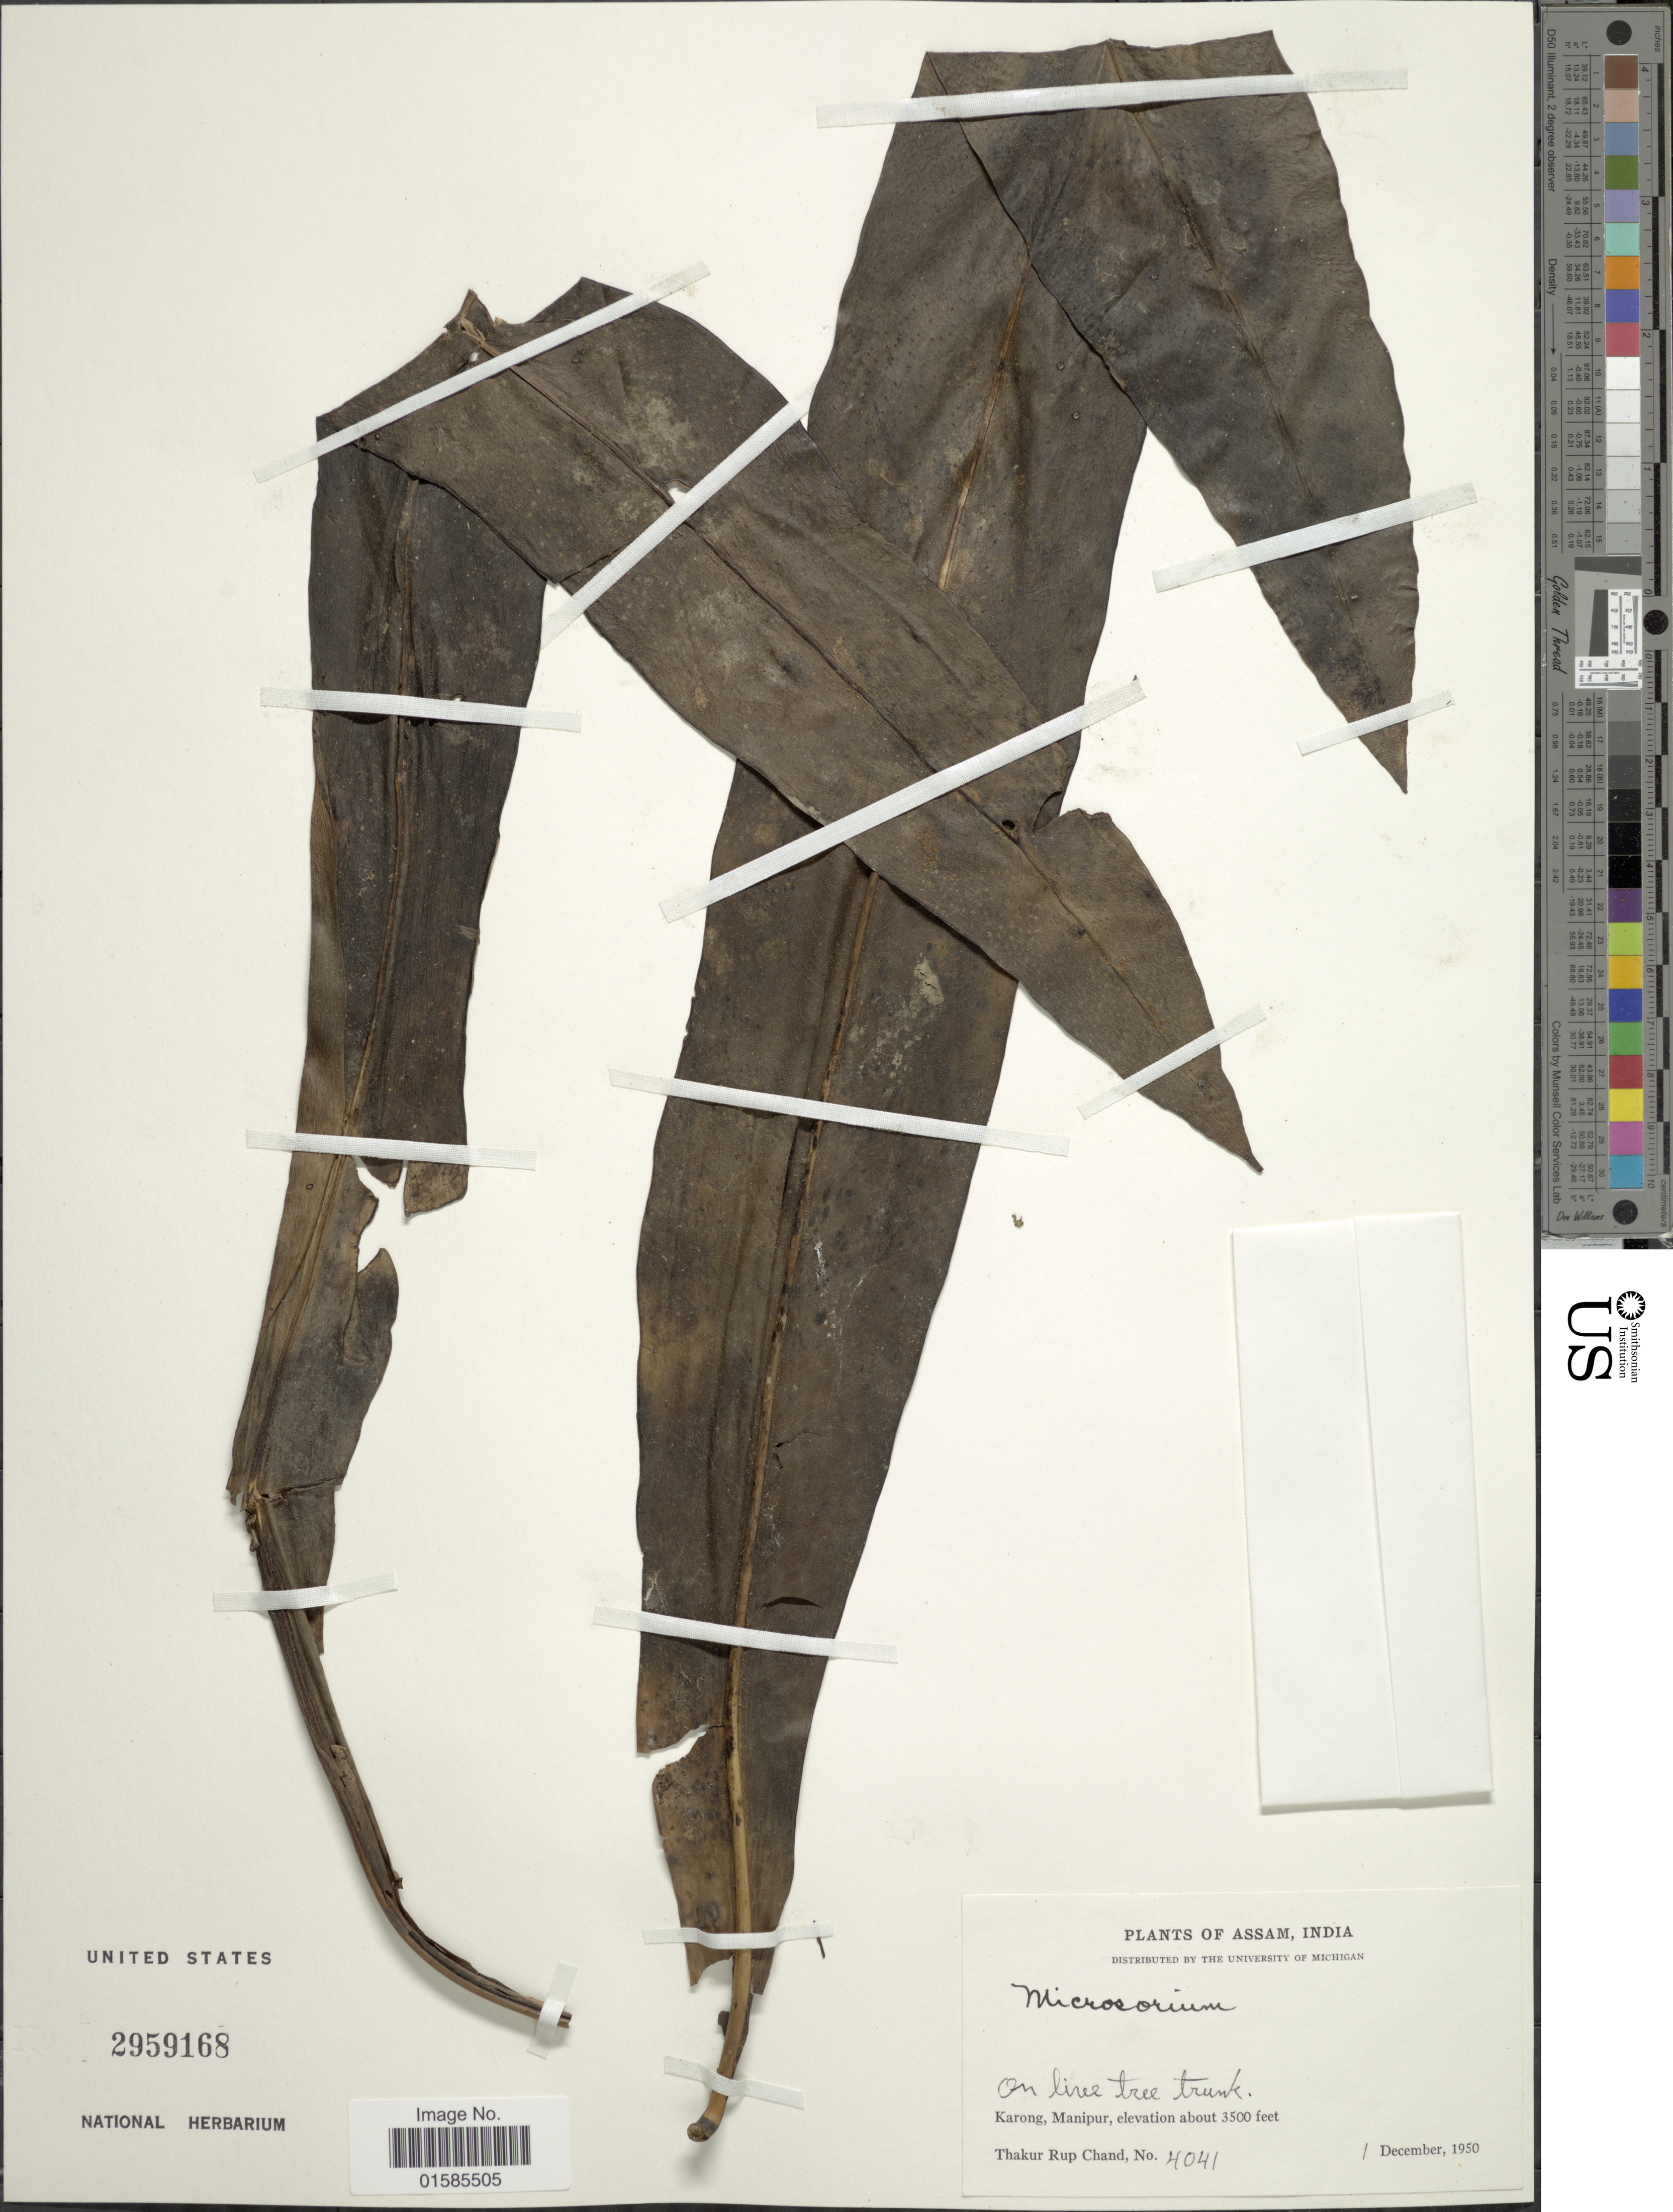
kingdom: Plantae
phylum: Tracheophyta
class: Polypodiopsida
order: Polypodiales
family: Polypodiaceae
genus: Leptochilus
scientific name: Leptochilus sp.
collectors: T. R. Chand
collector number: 4041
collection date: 1950-12-01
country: India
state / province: Manipur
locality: Assam, India, Karong, Manipur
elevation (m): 1067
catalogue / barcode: US 2959168